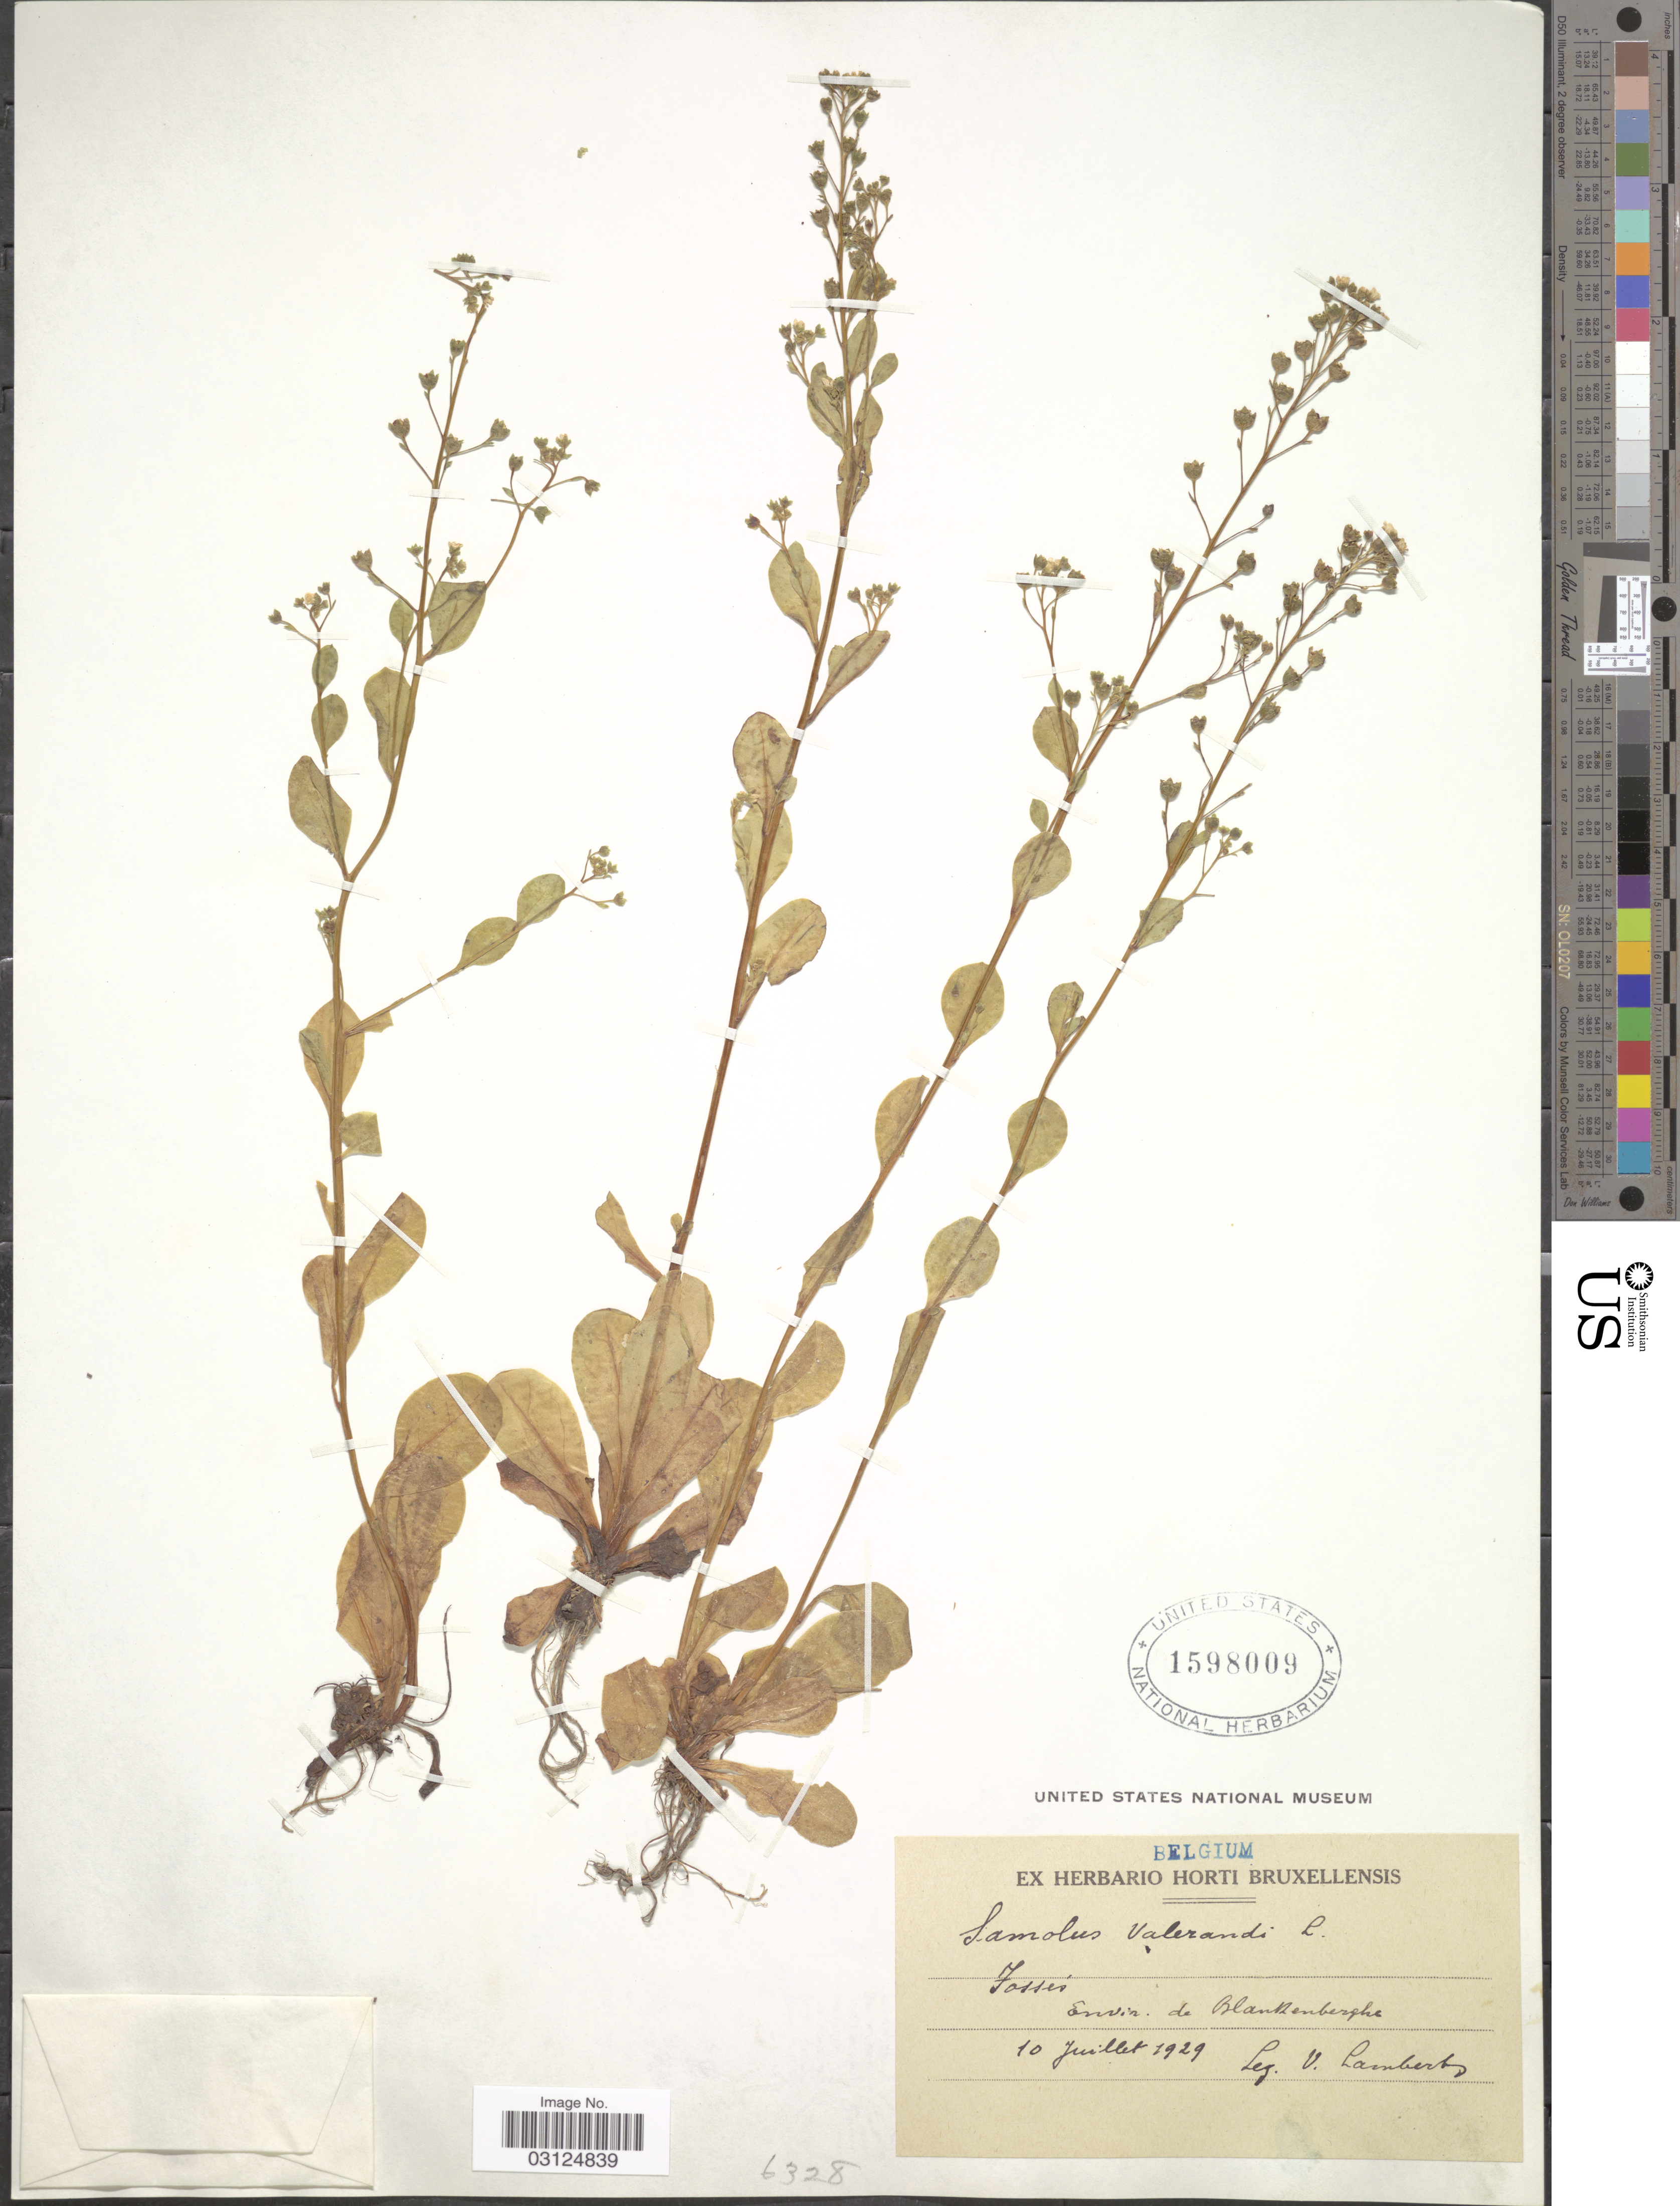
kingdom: Plantae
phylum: Tracheophyta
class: Magnoliopsida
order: Ericales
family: Primulaceae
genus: Samolus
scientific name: Samolus valerandi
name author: L.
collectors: V. Lambert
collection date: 1929-07-10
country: Belgium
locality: Fossés. Envir. de Blankenberghe.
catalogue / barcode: US 1598009